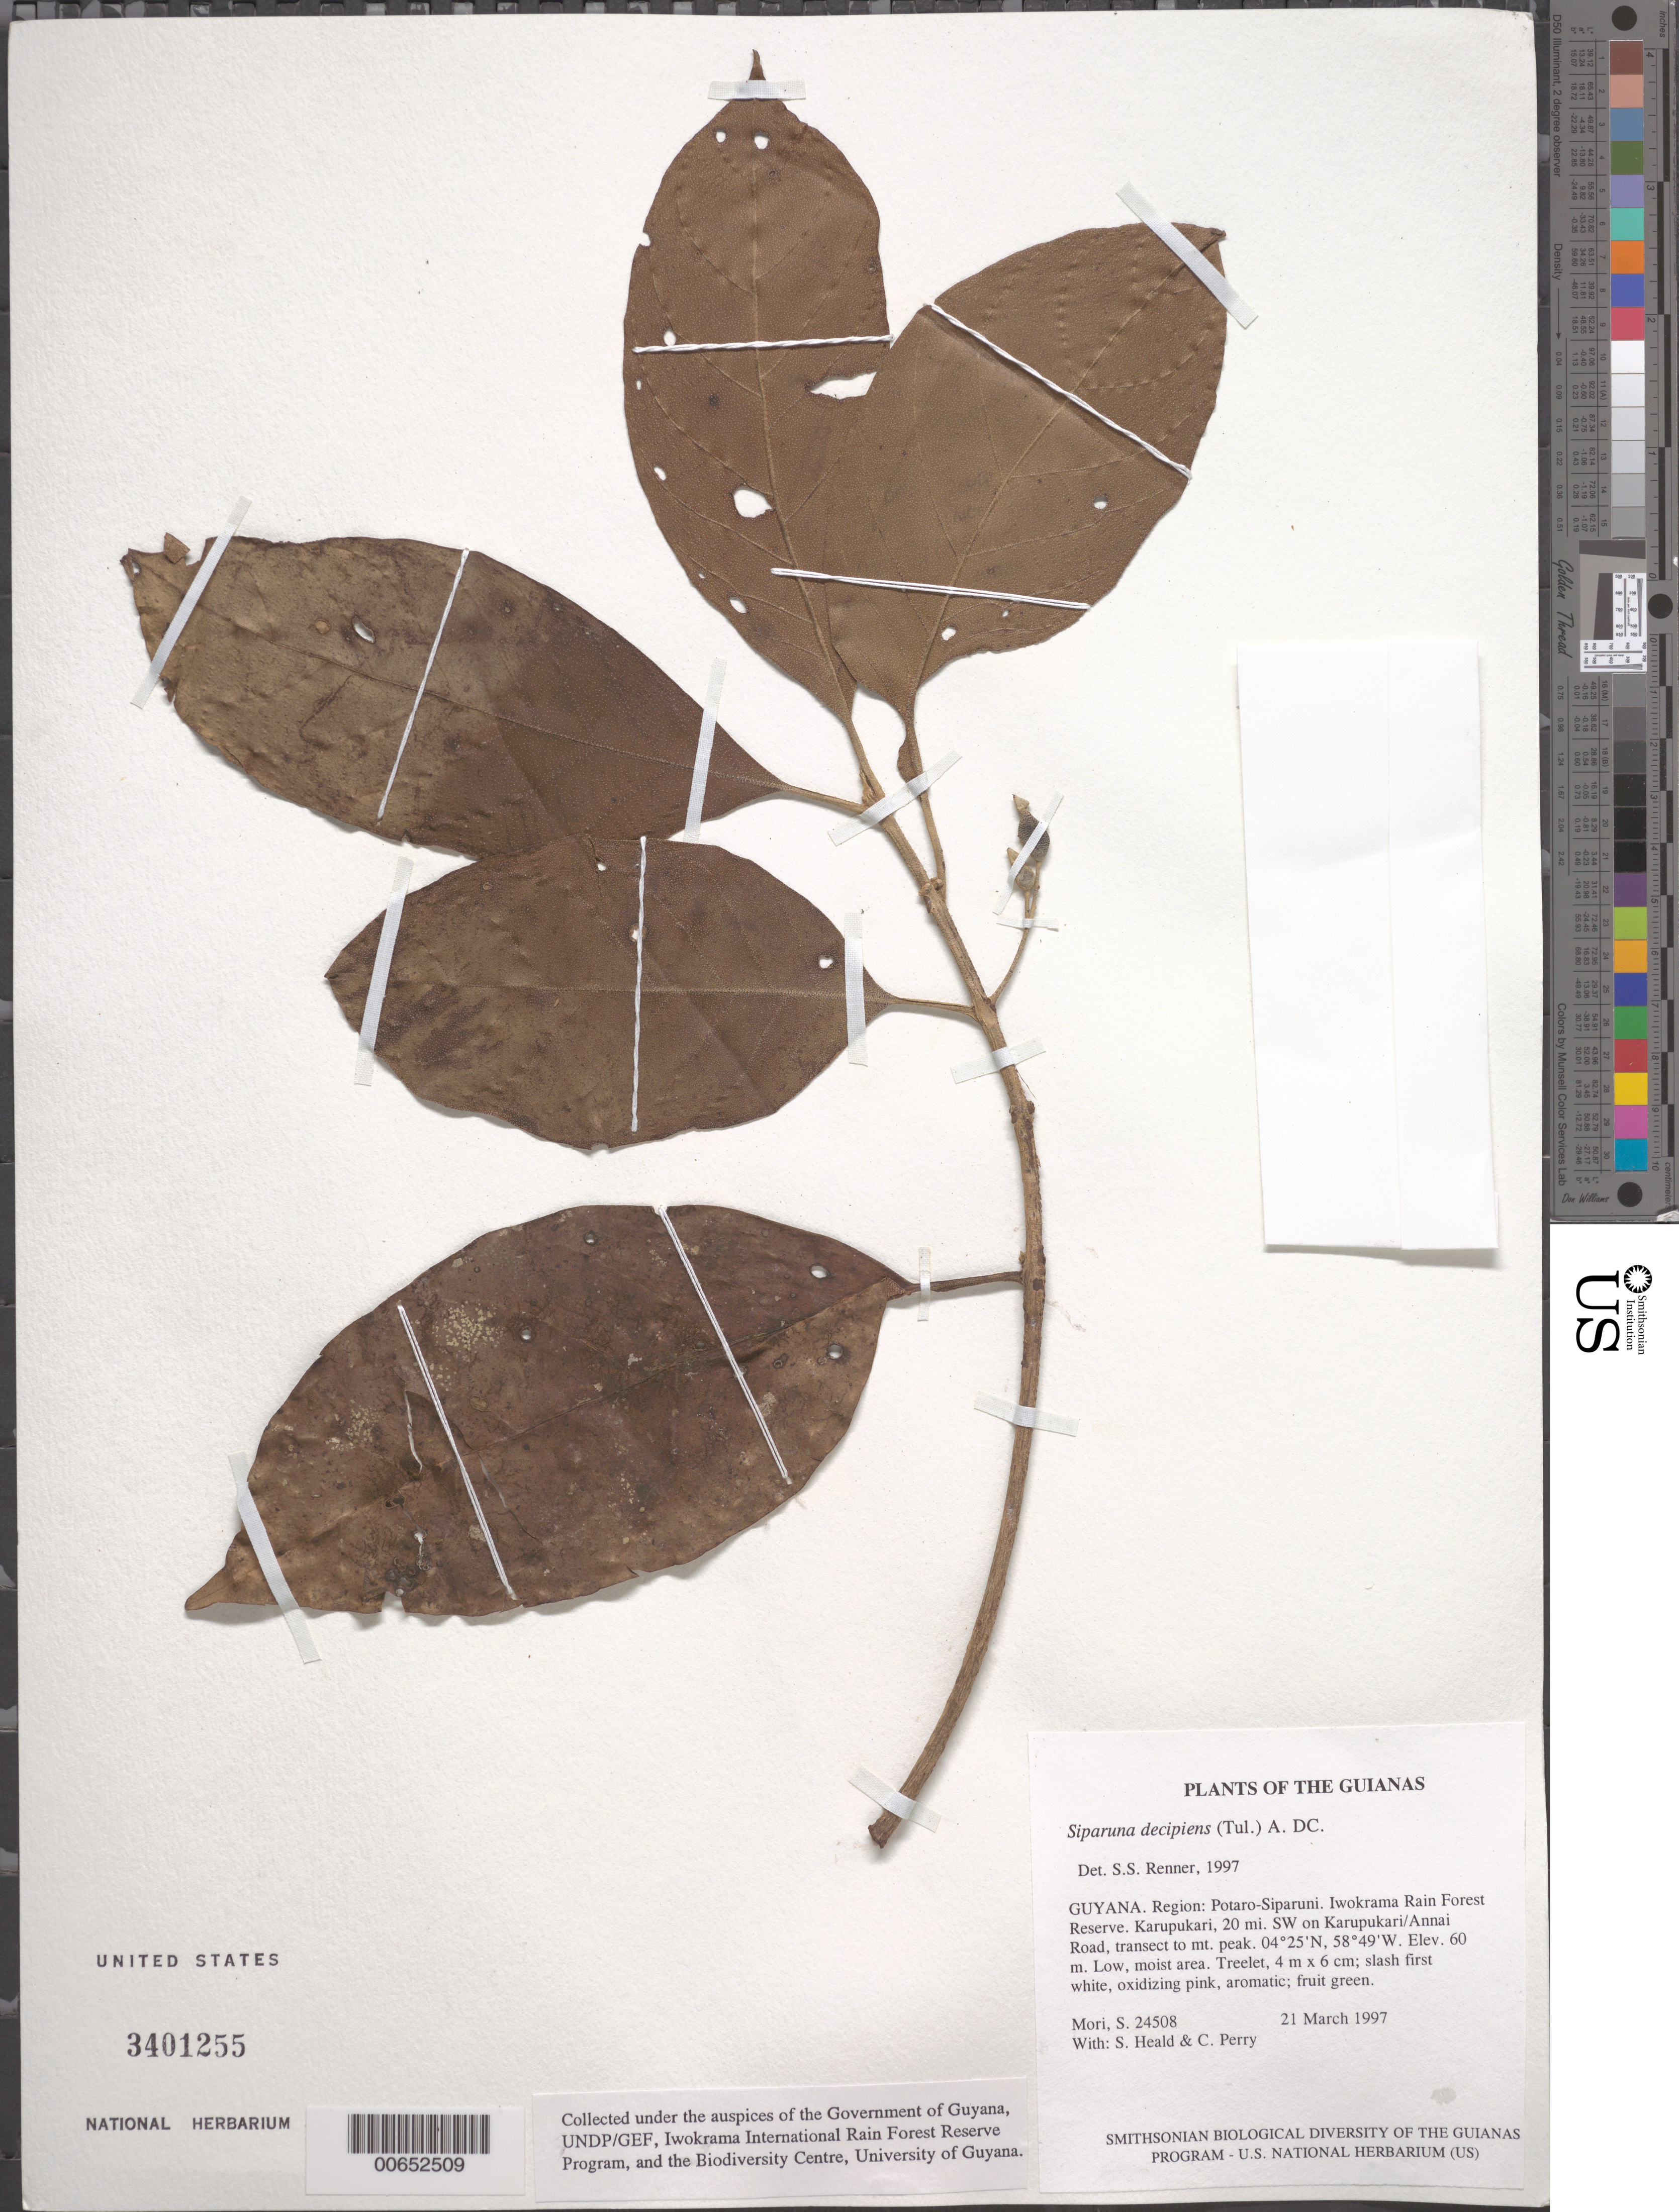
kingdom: Plantae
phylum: Tracheophyta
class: Magnoliopsida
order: Laurales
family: Siparunaceae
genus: Siparuna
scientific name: Siparuna decipiens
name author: (Tul.) A. DC.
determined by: Renner, S. S.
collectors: S. Mori, S. Heald & C. Perry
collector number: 24508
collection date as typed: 21 March 1997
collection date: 1997-03-21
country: Guyana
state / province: Potaro-Siparuni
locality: Iwokrama Rain Forest Reserve. Karupukari, 20 mi. SW on Karupukari/Annai Road, transect to mt. peak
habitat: Low, moist area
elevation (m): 60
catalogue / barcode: US 3401255